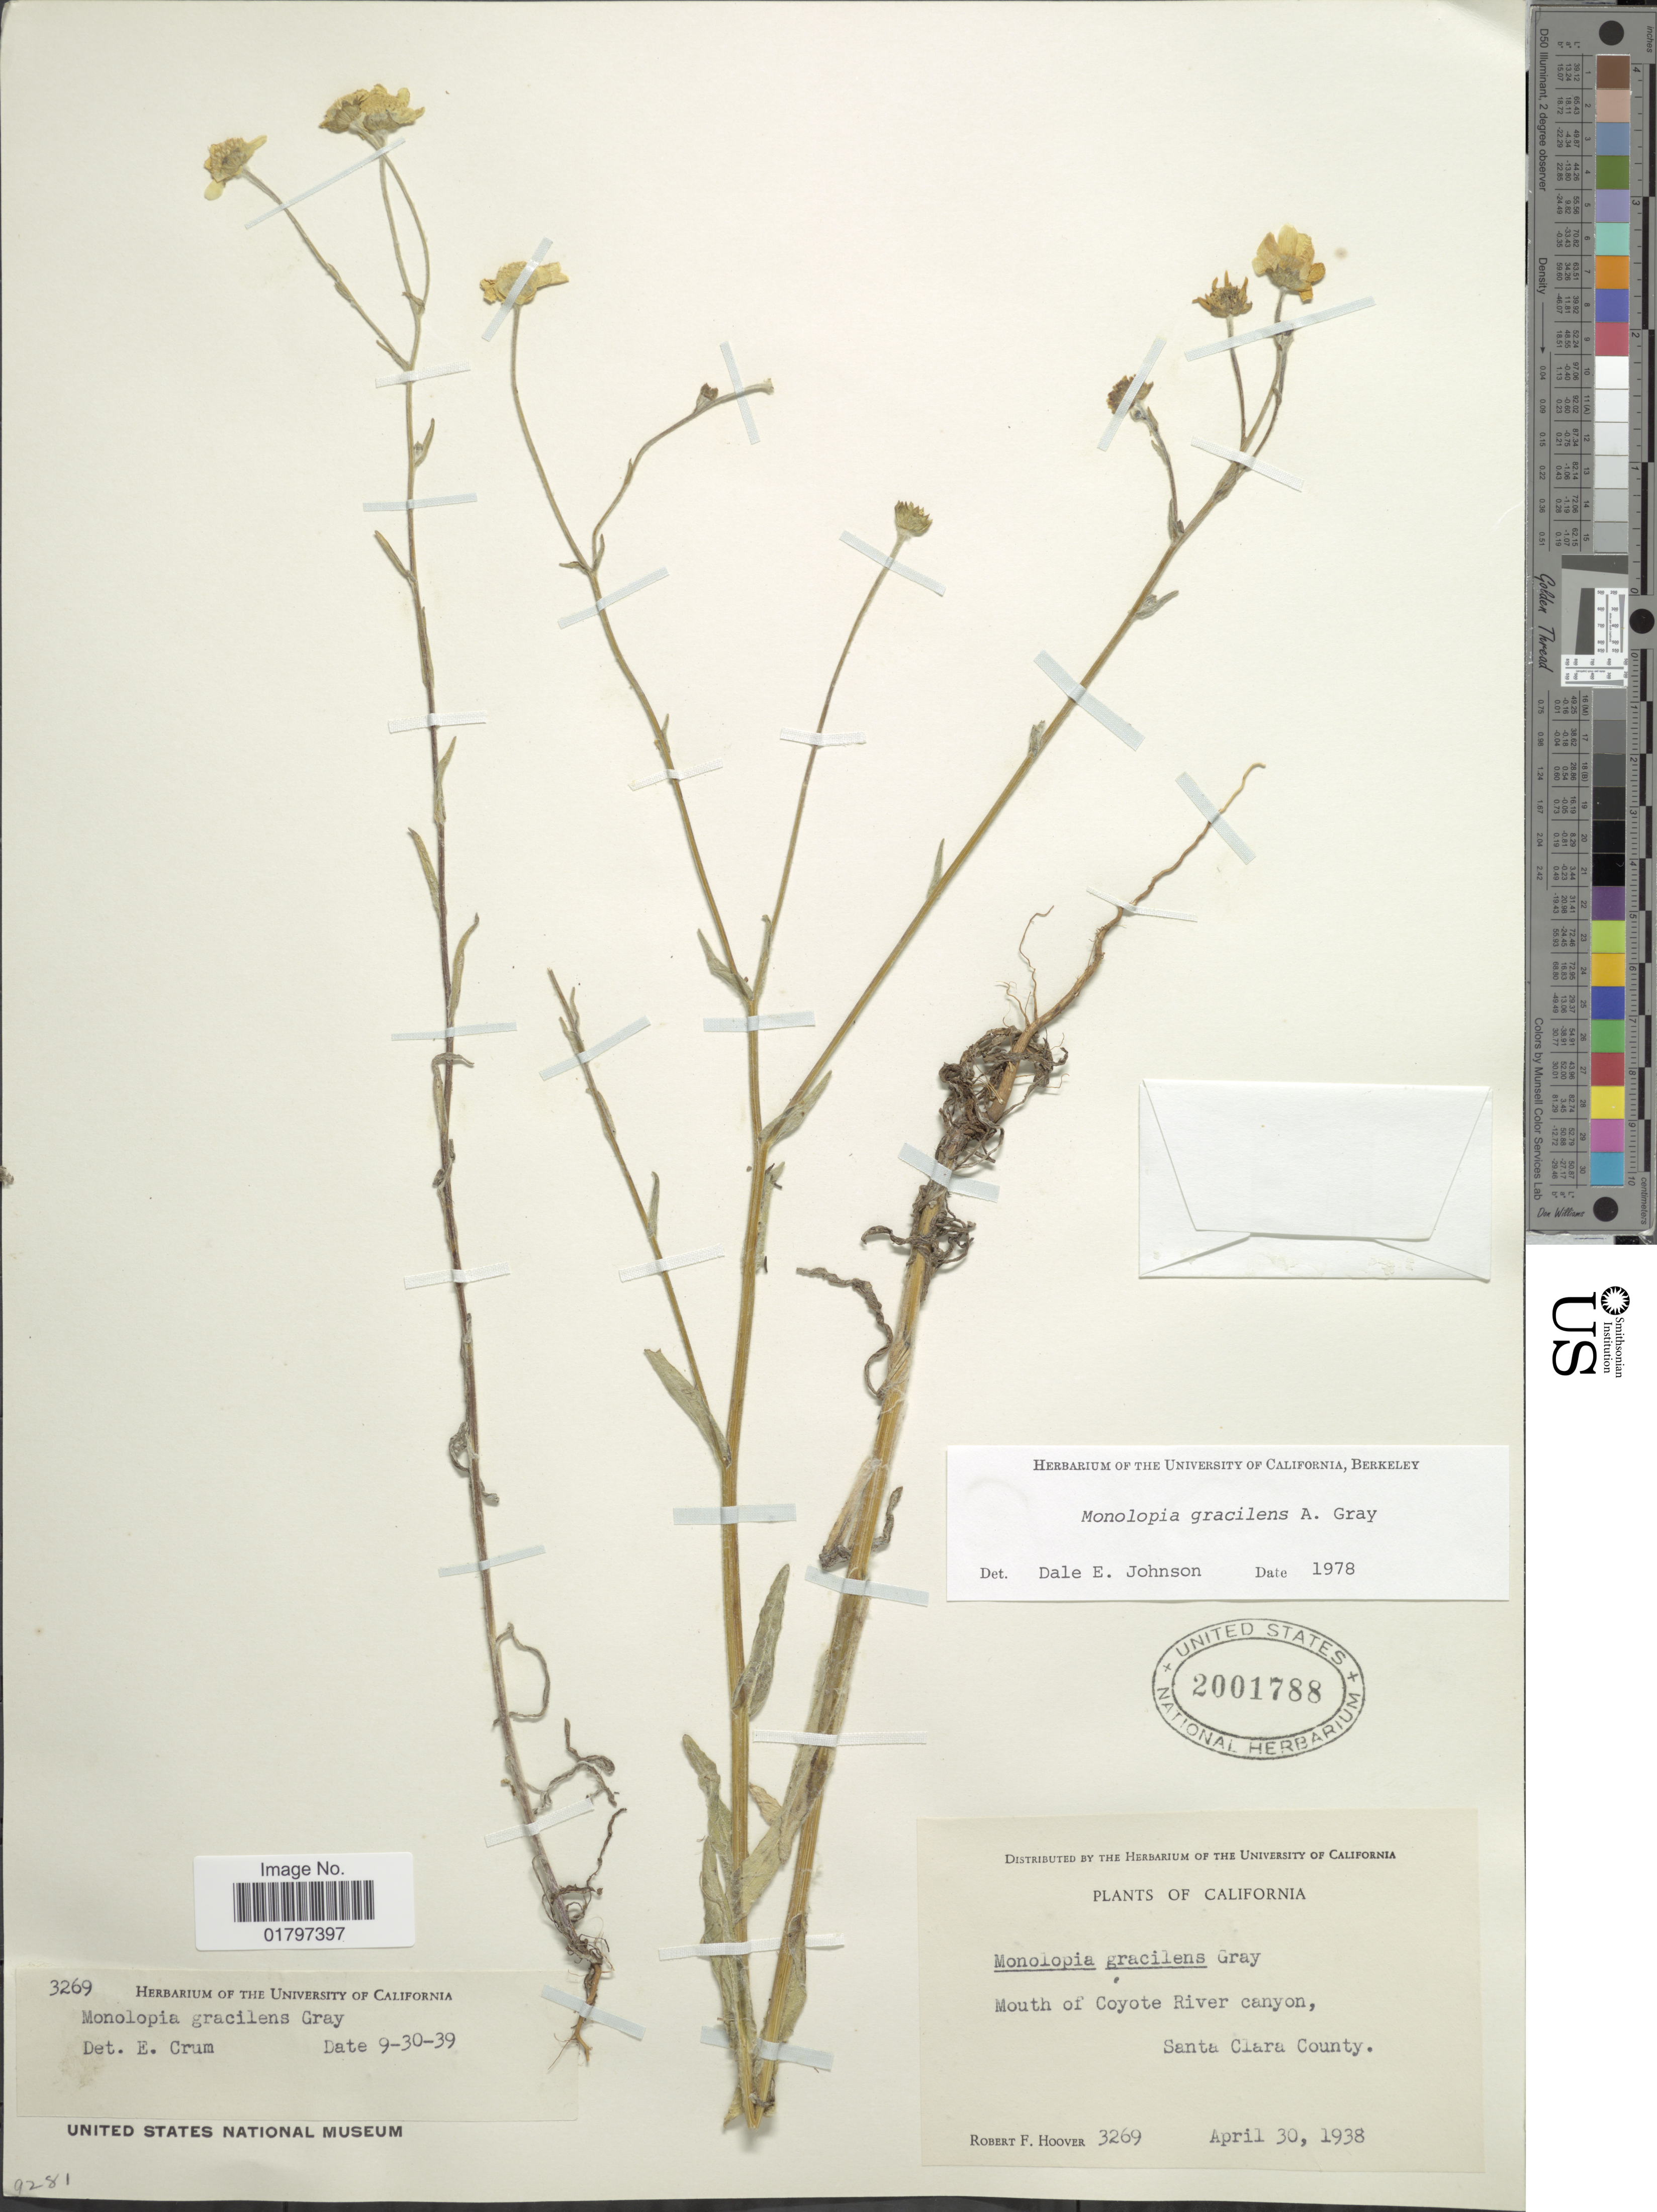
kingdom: Plantae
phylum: Tracheophyta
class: Magnoliopsida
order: Asterales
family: Asteraceae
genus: Monolopia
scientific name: Monolopia gracilens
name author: A. Gray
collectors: R. F. Hoover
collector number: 3269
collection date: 1938-04-30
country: United States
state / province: California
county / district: Santa Clara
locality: Mouth of Coyote River canyon, Santa Clara County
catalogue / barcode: US 2001788